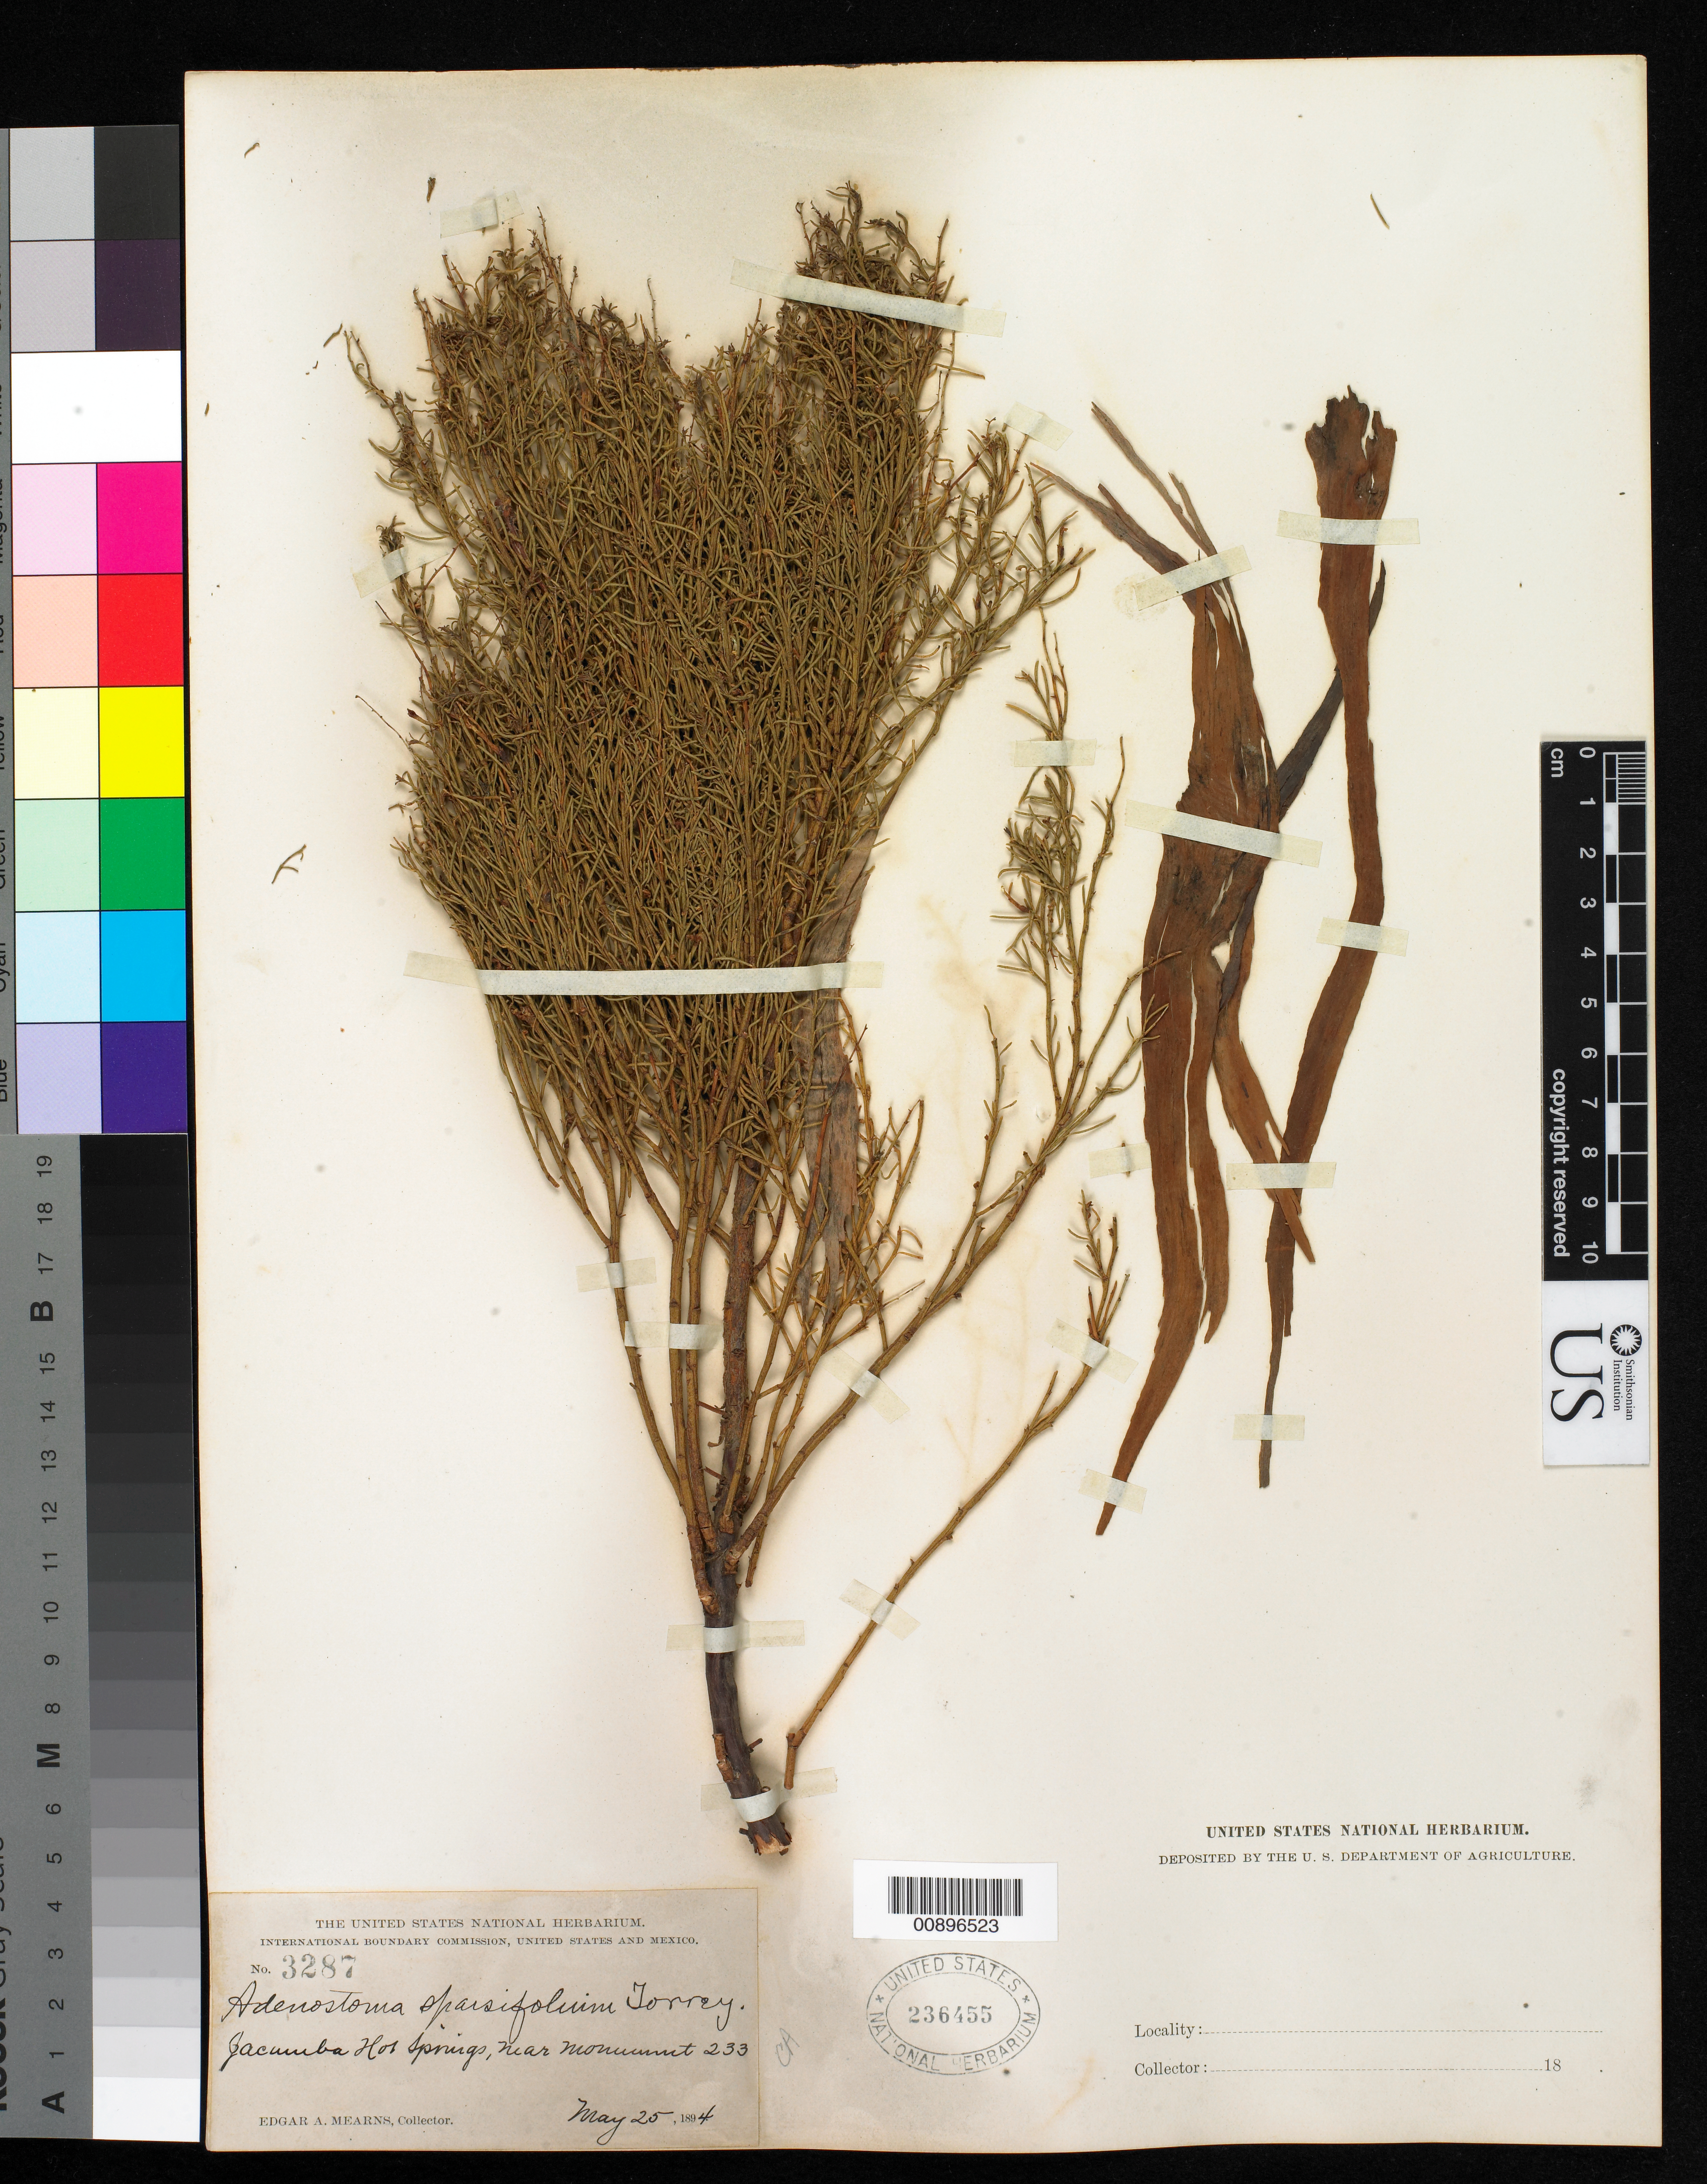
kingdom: Plantae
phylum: Tracheophyta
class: Magnoliopsida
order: Rosales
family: Rosaceae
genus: Adenostoma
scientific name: Adenostoma sparsifolium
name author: Torr.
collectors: E. A. Mearns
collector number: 3287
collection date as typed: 25 May 1894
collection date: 1894-05-25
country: United States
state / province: California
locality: Jacumba Hot Springs, near Monument 233.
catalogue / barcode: US 236455